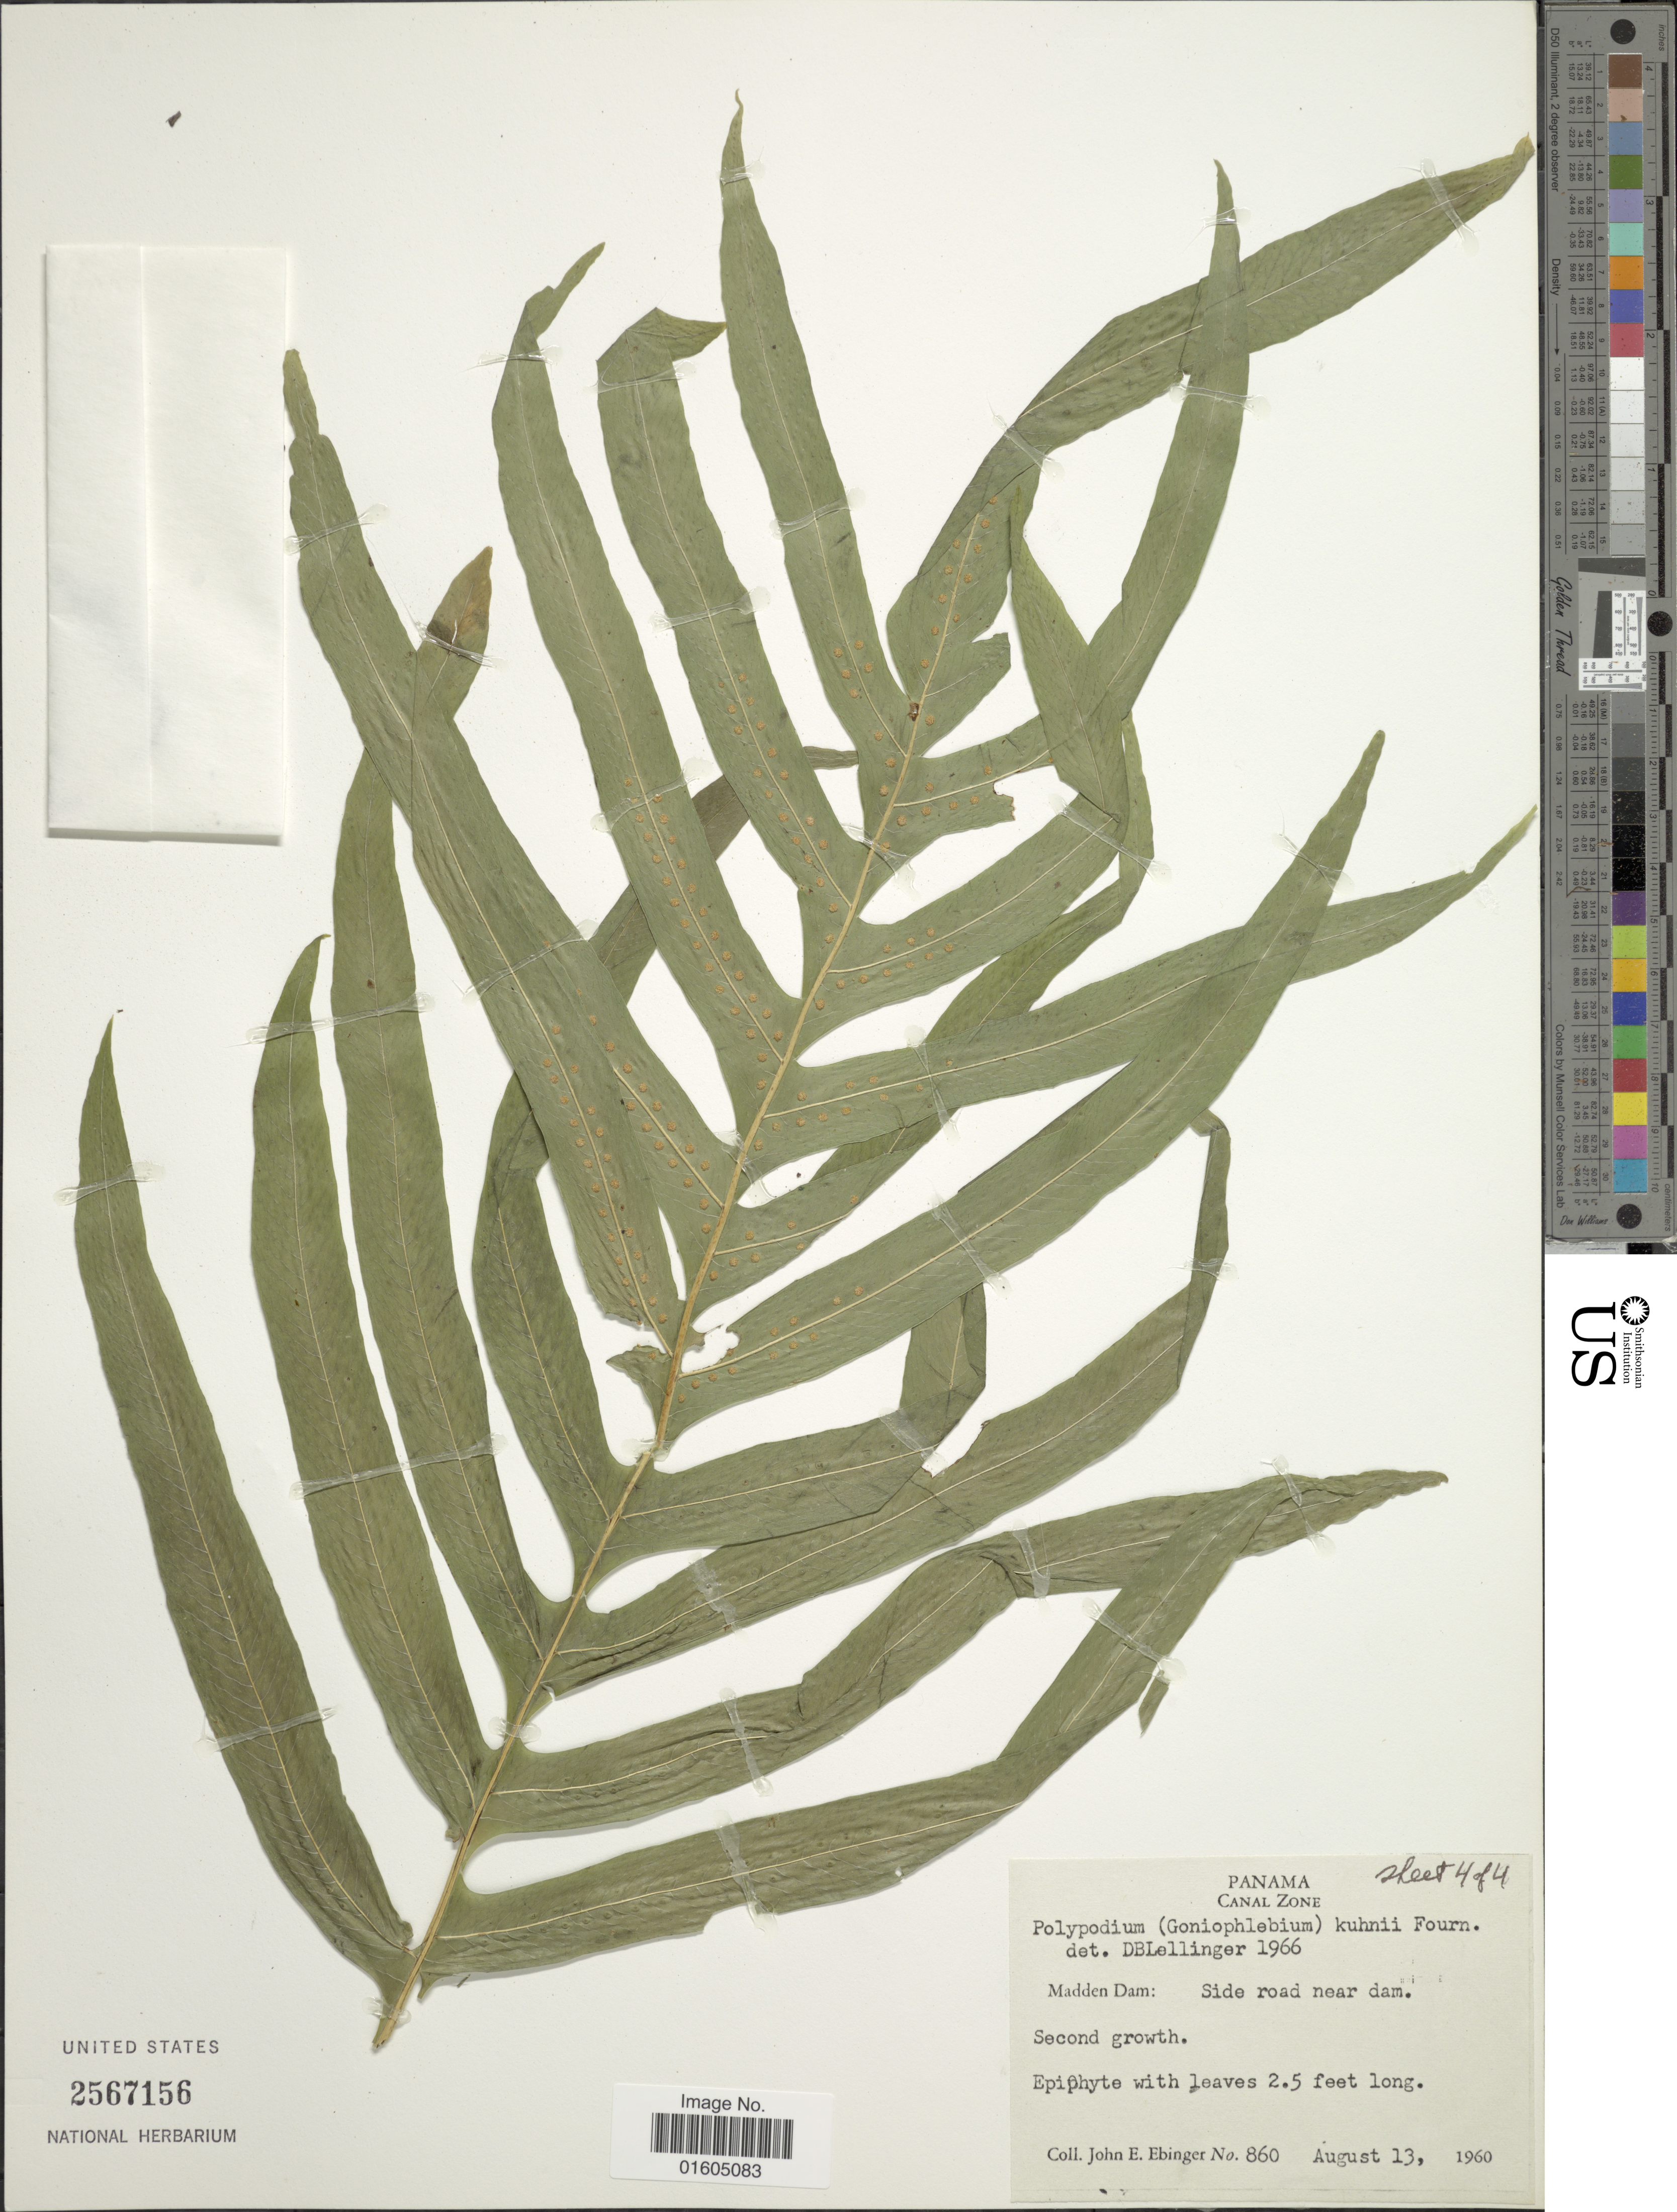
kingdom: Plantae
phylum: Tracheophyta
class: Polypodiopsida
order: Polypodiales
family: Polypodiaceae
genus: Serpocaulon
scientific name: Serpocaulon attenuatum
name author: (Humb. & Bonpl. ex Willd.) A.R. Sm.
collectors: J. Ebinger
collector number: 860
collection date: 1960-08-13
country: Panama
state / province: Colón / Panamá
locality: Panama. Canal Zone. Madden Dam: Side road near dam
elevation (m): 0.8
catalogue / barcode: US 2567156